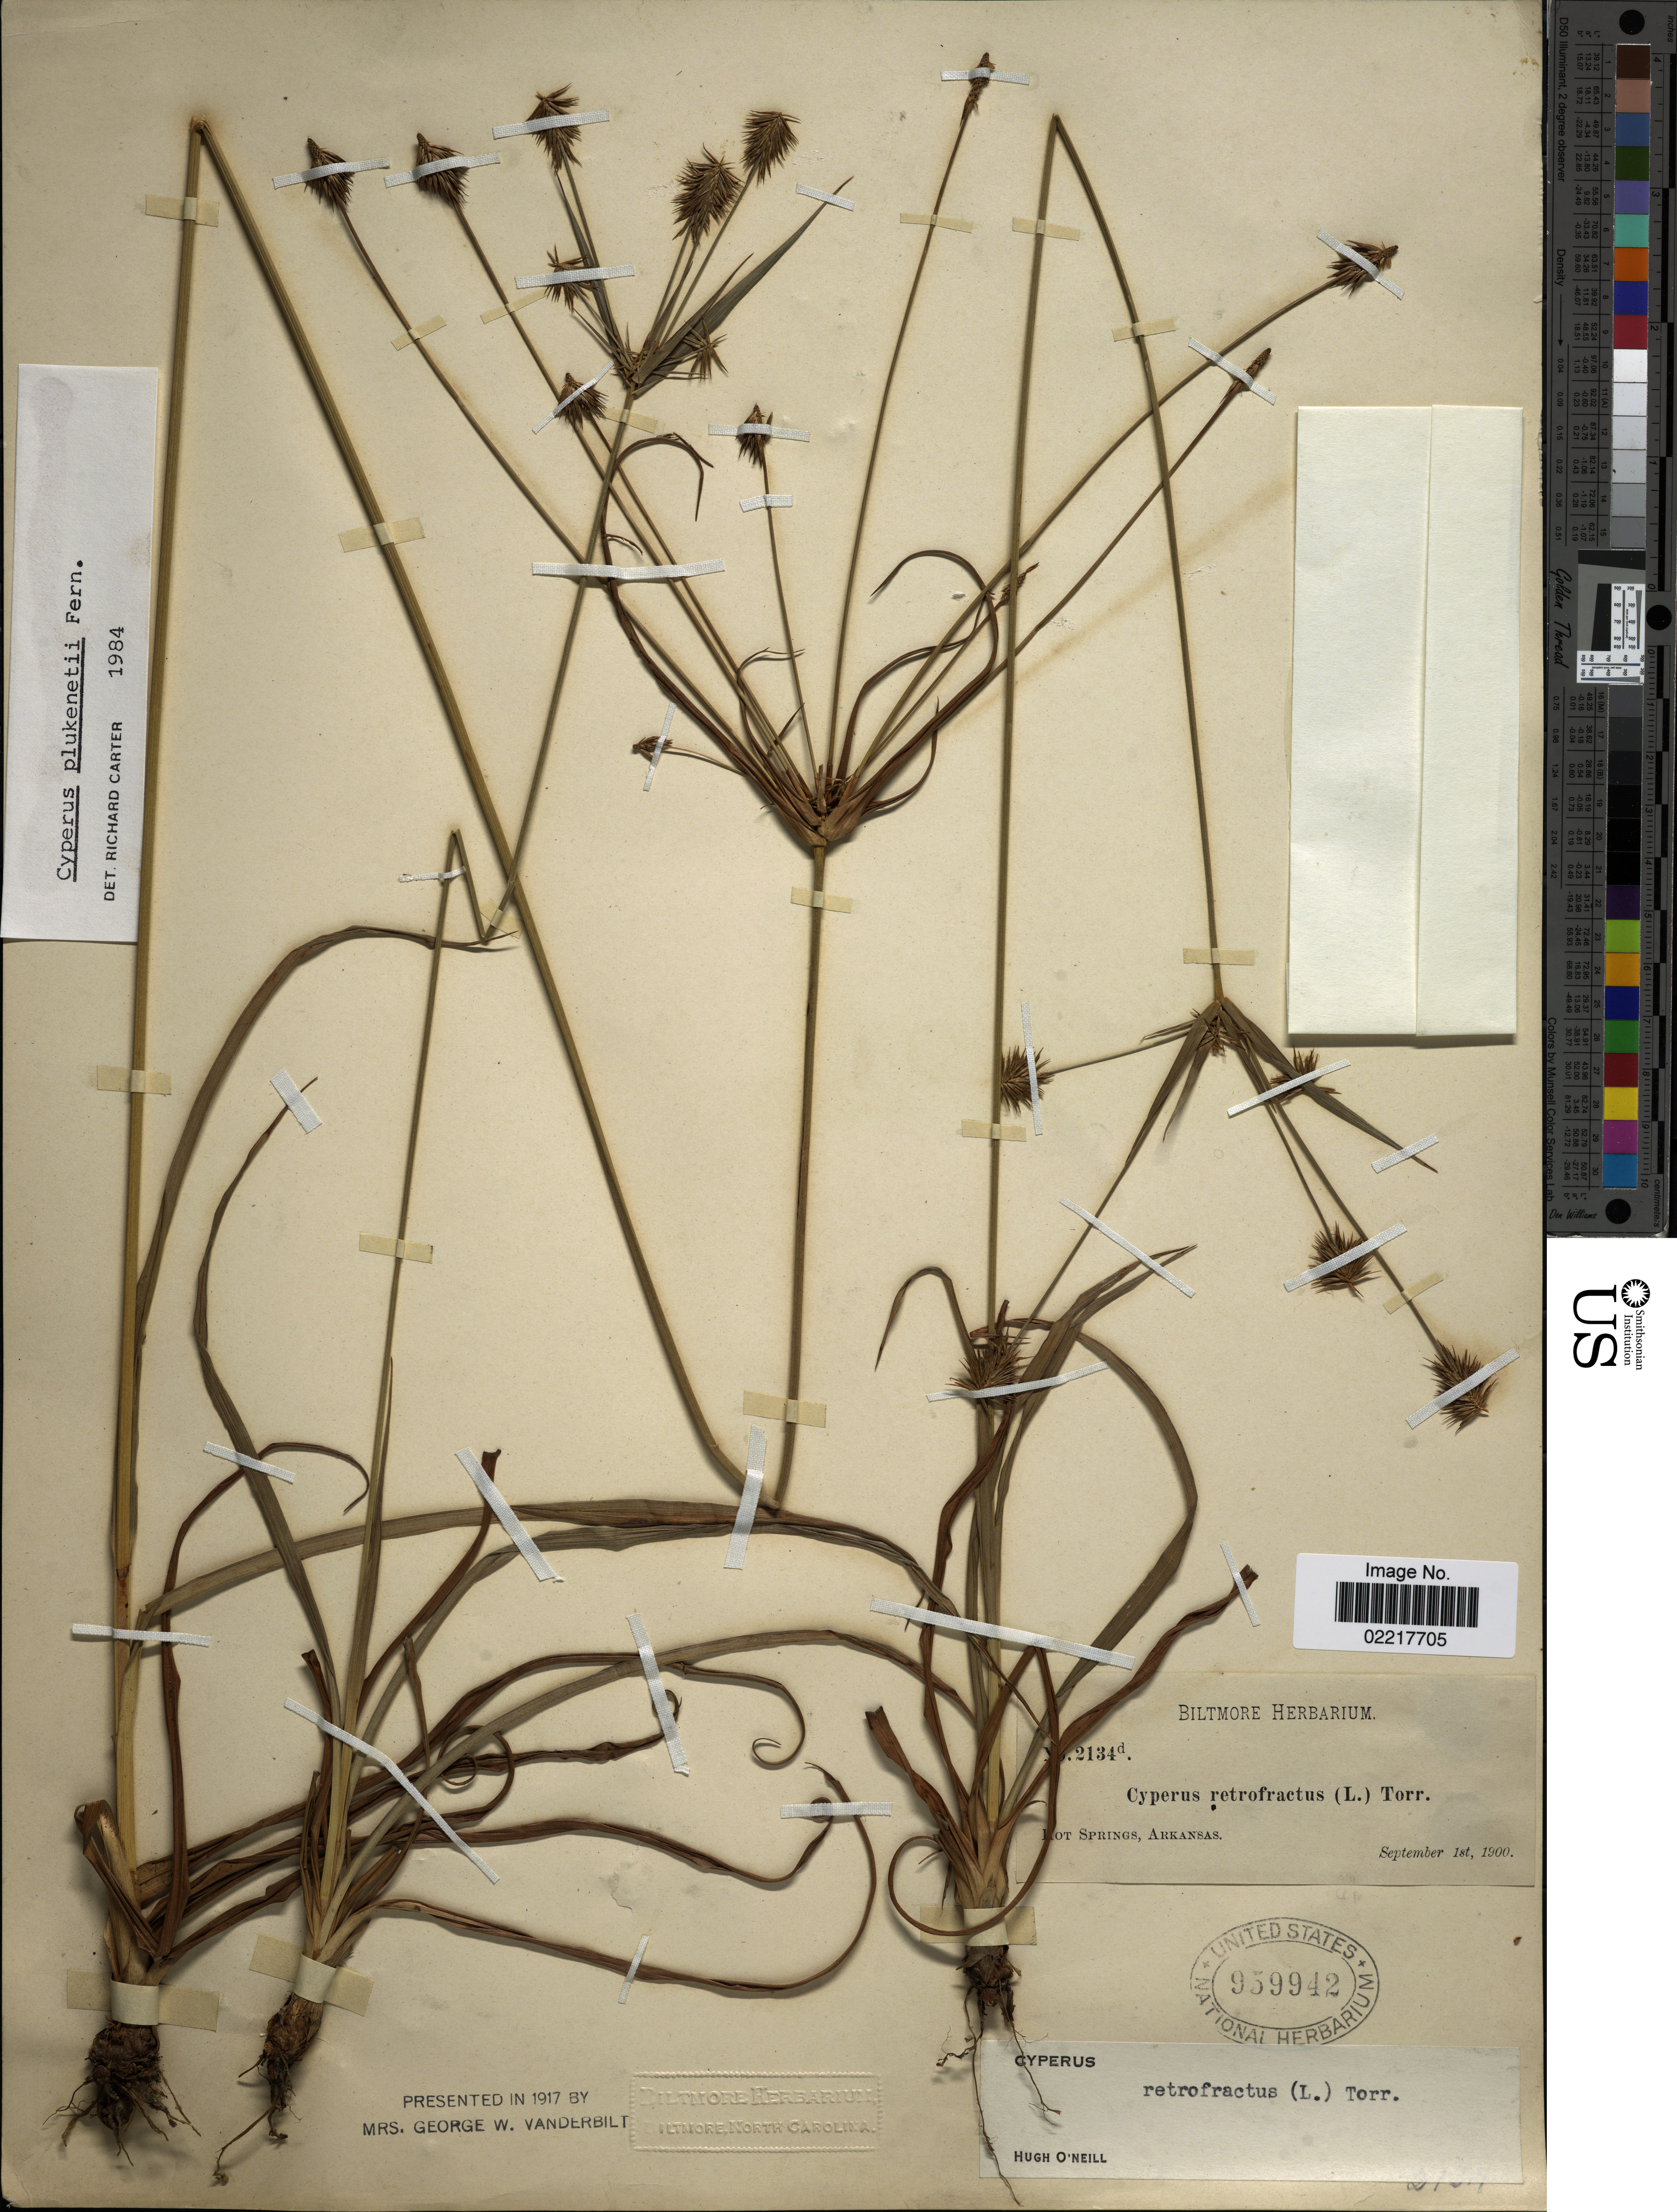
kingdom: Plantae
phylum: Tracheophyta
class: Liliopsida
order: Poales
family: Cyperaceae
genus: Cyperus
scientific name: Cyperus plukenetii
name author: Fernald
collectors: ex herb. Biltmore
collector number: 2134d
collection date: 1900-09-01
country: United States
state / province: Arkansas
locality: Hot Springs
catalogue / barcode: US 959942